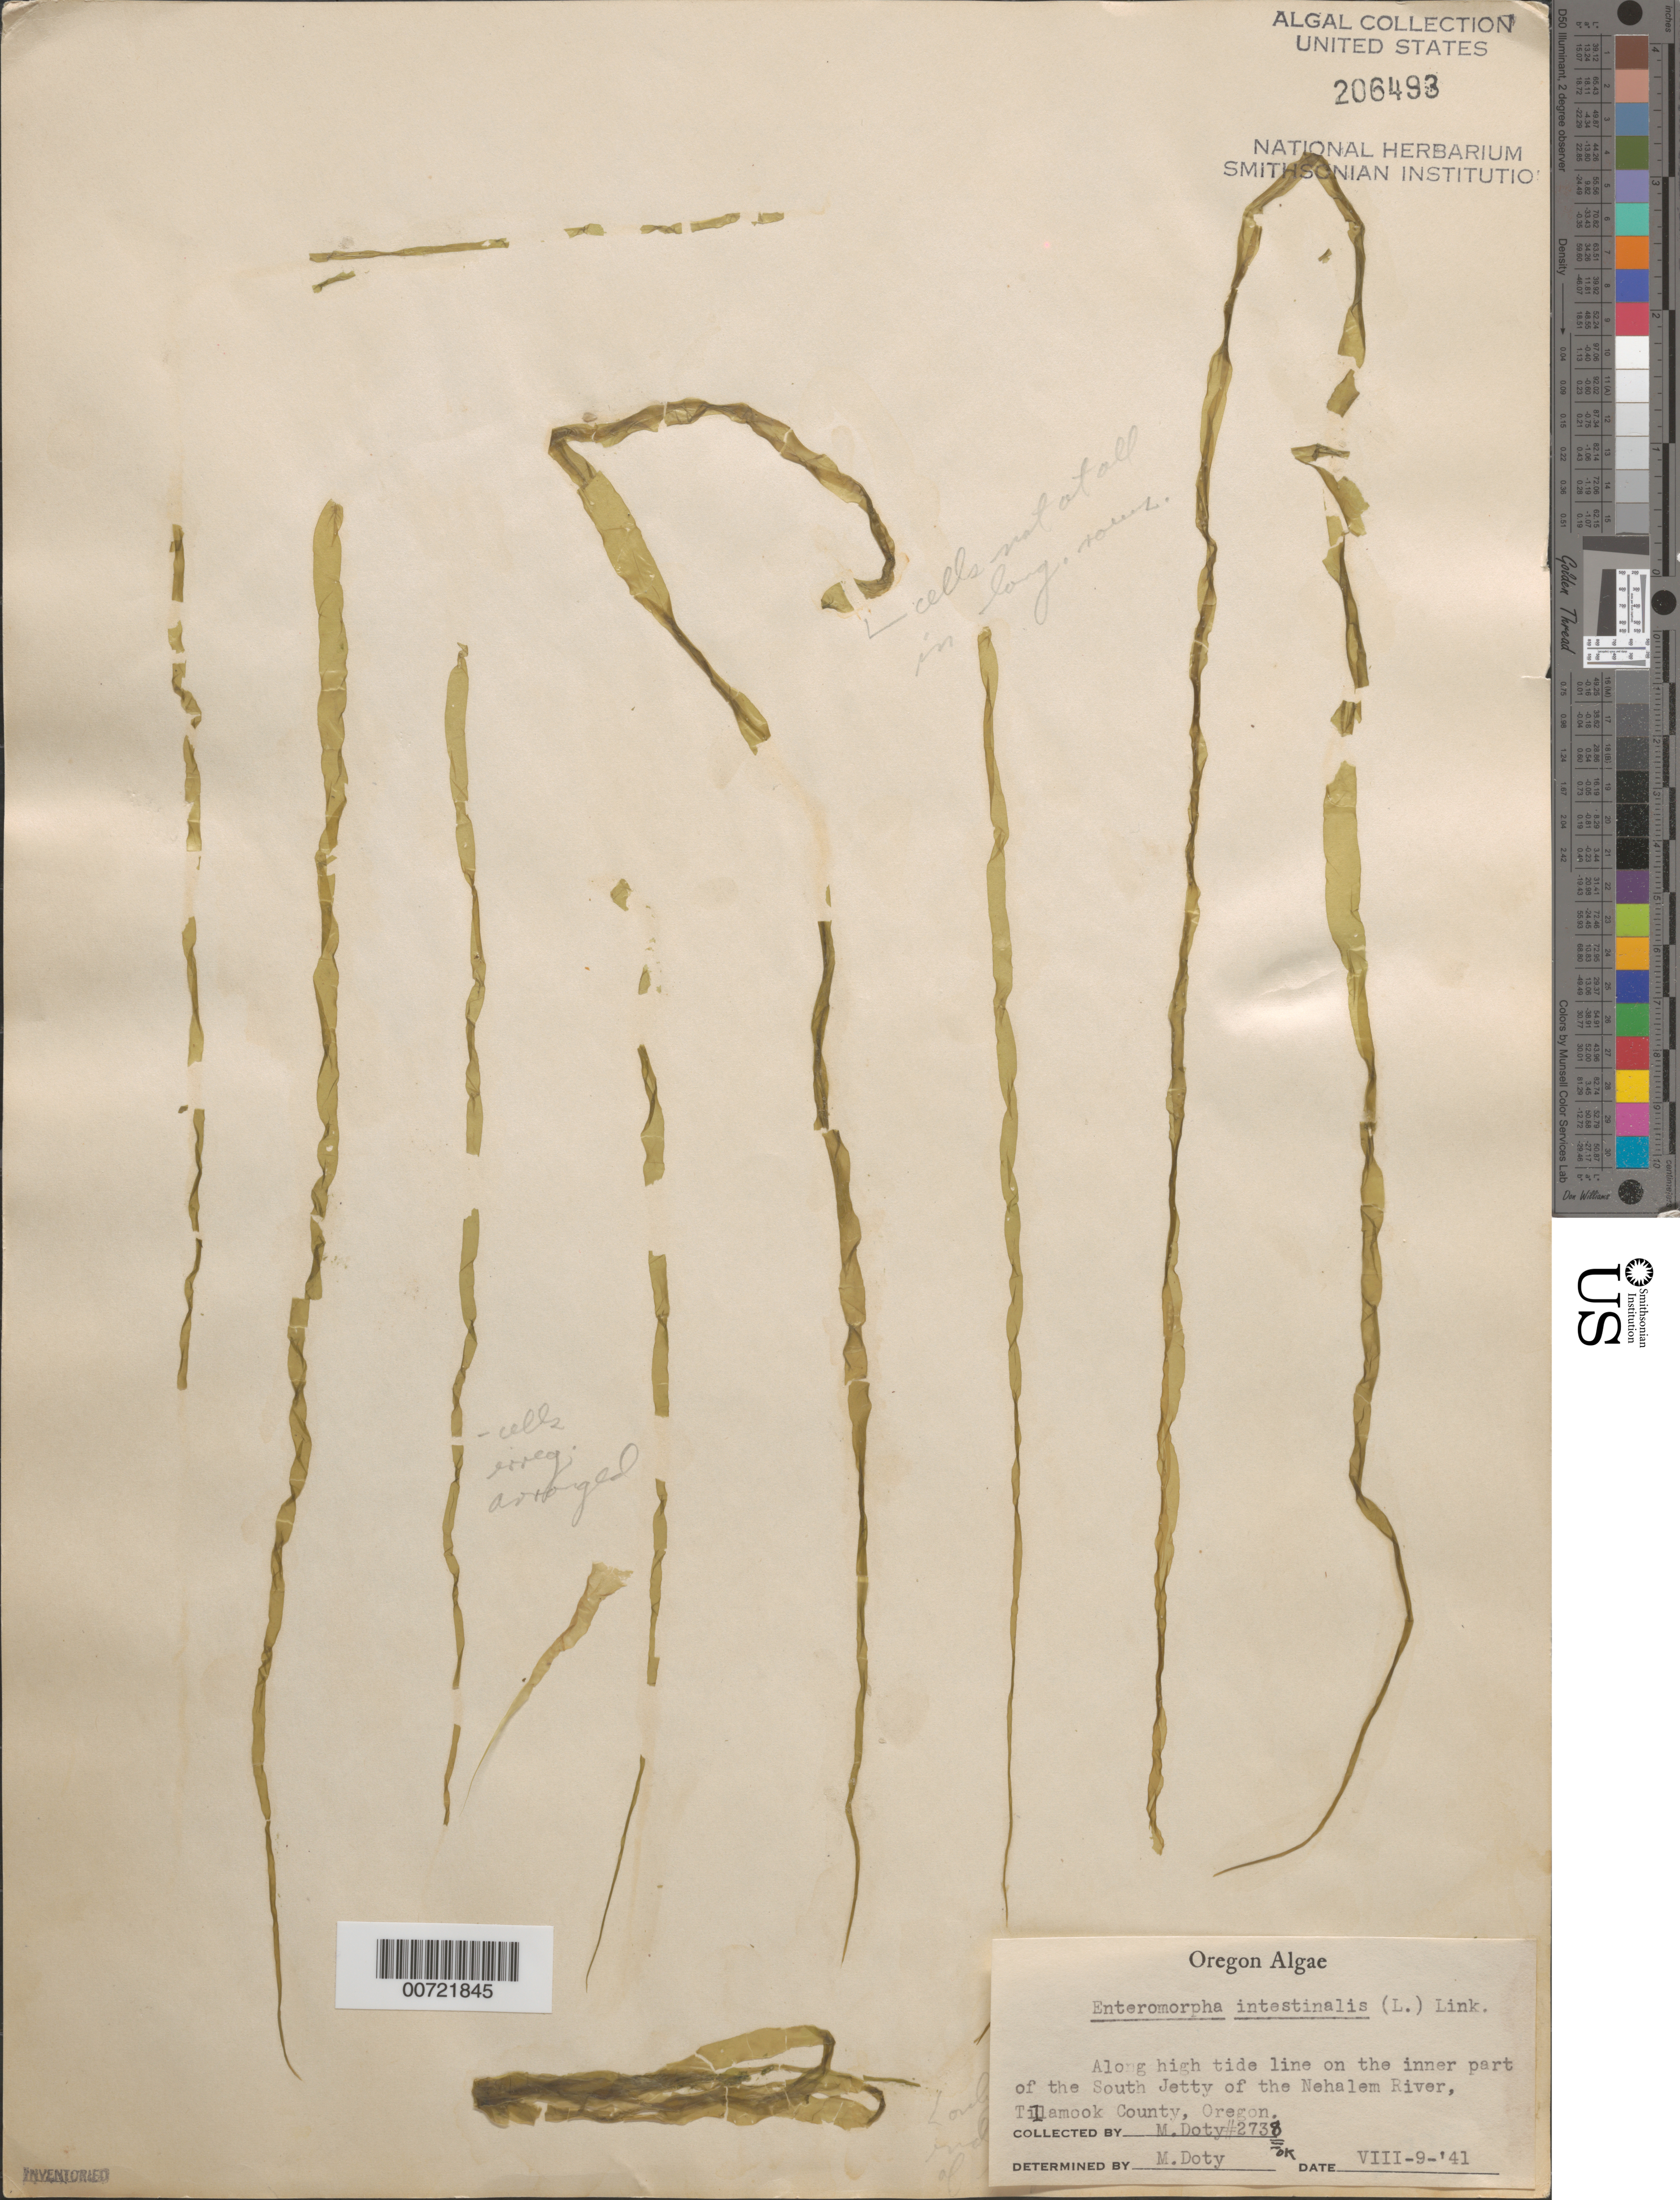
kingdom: Plantae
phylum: Chlorophyta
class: Ulvophyceae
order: Ulvales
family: Ulvaceae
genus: Ulva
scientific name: Ulva intestinalis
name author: L.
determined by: Algae name updating Project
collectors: M. S. Doty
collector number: MSD 2738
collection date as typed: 09 Aug 1941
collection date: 1941-08-09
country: United States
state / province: Oregon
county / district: Tillamook County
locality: Nehalem River, South Jetty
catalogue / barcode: US 206493